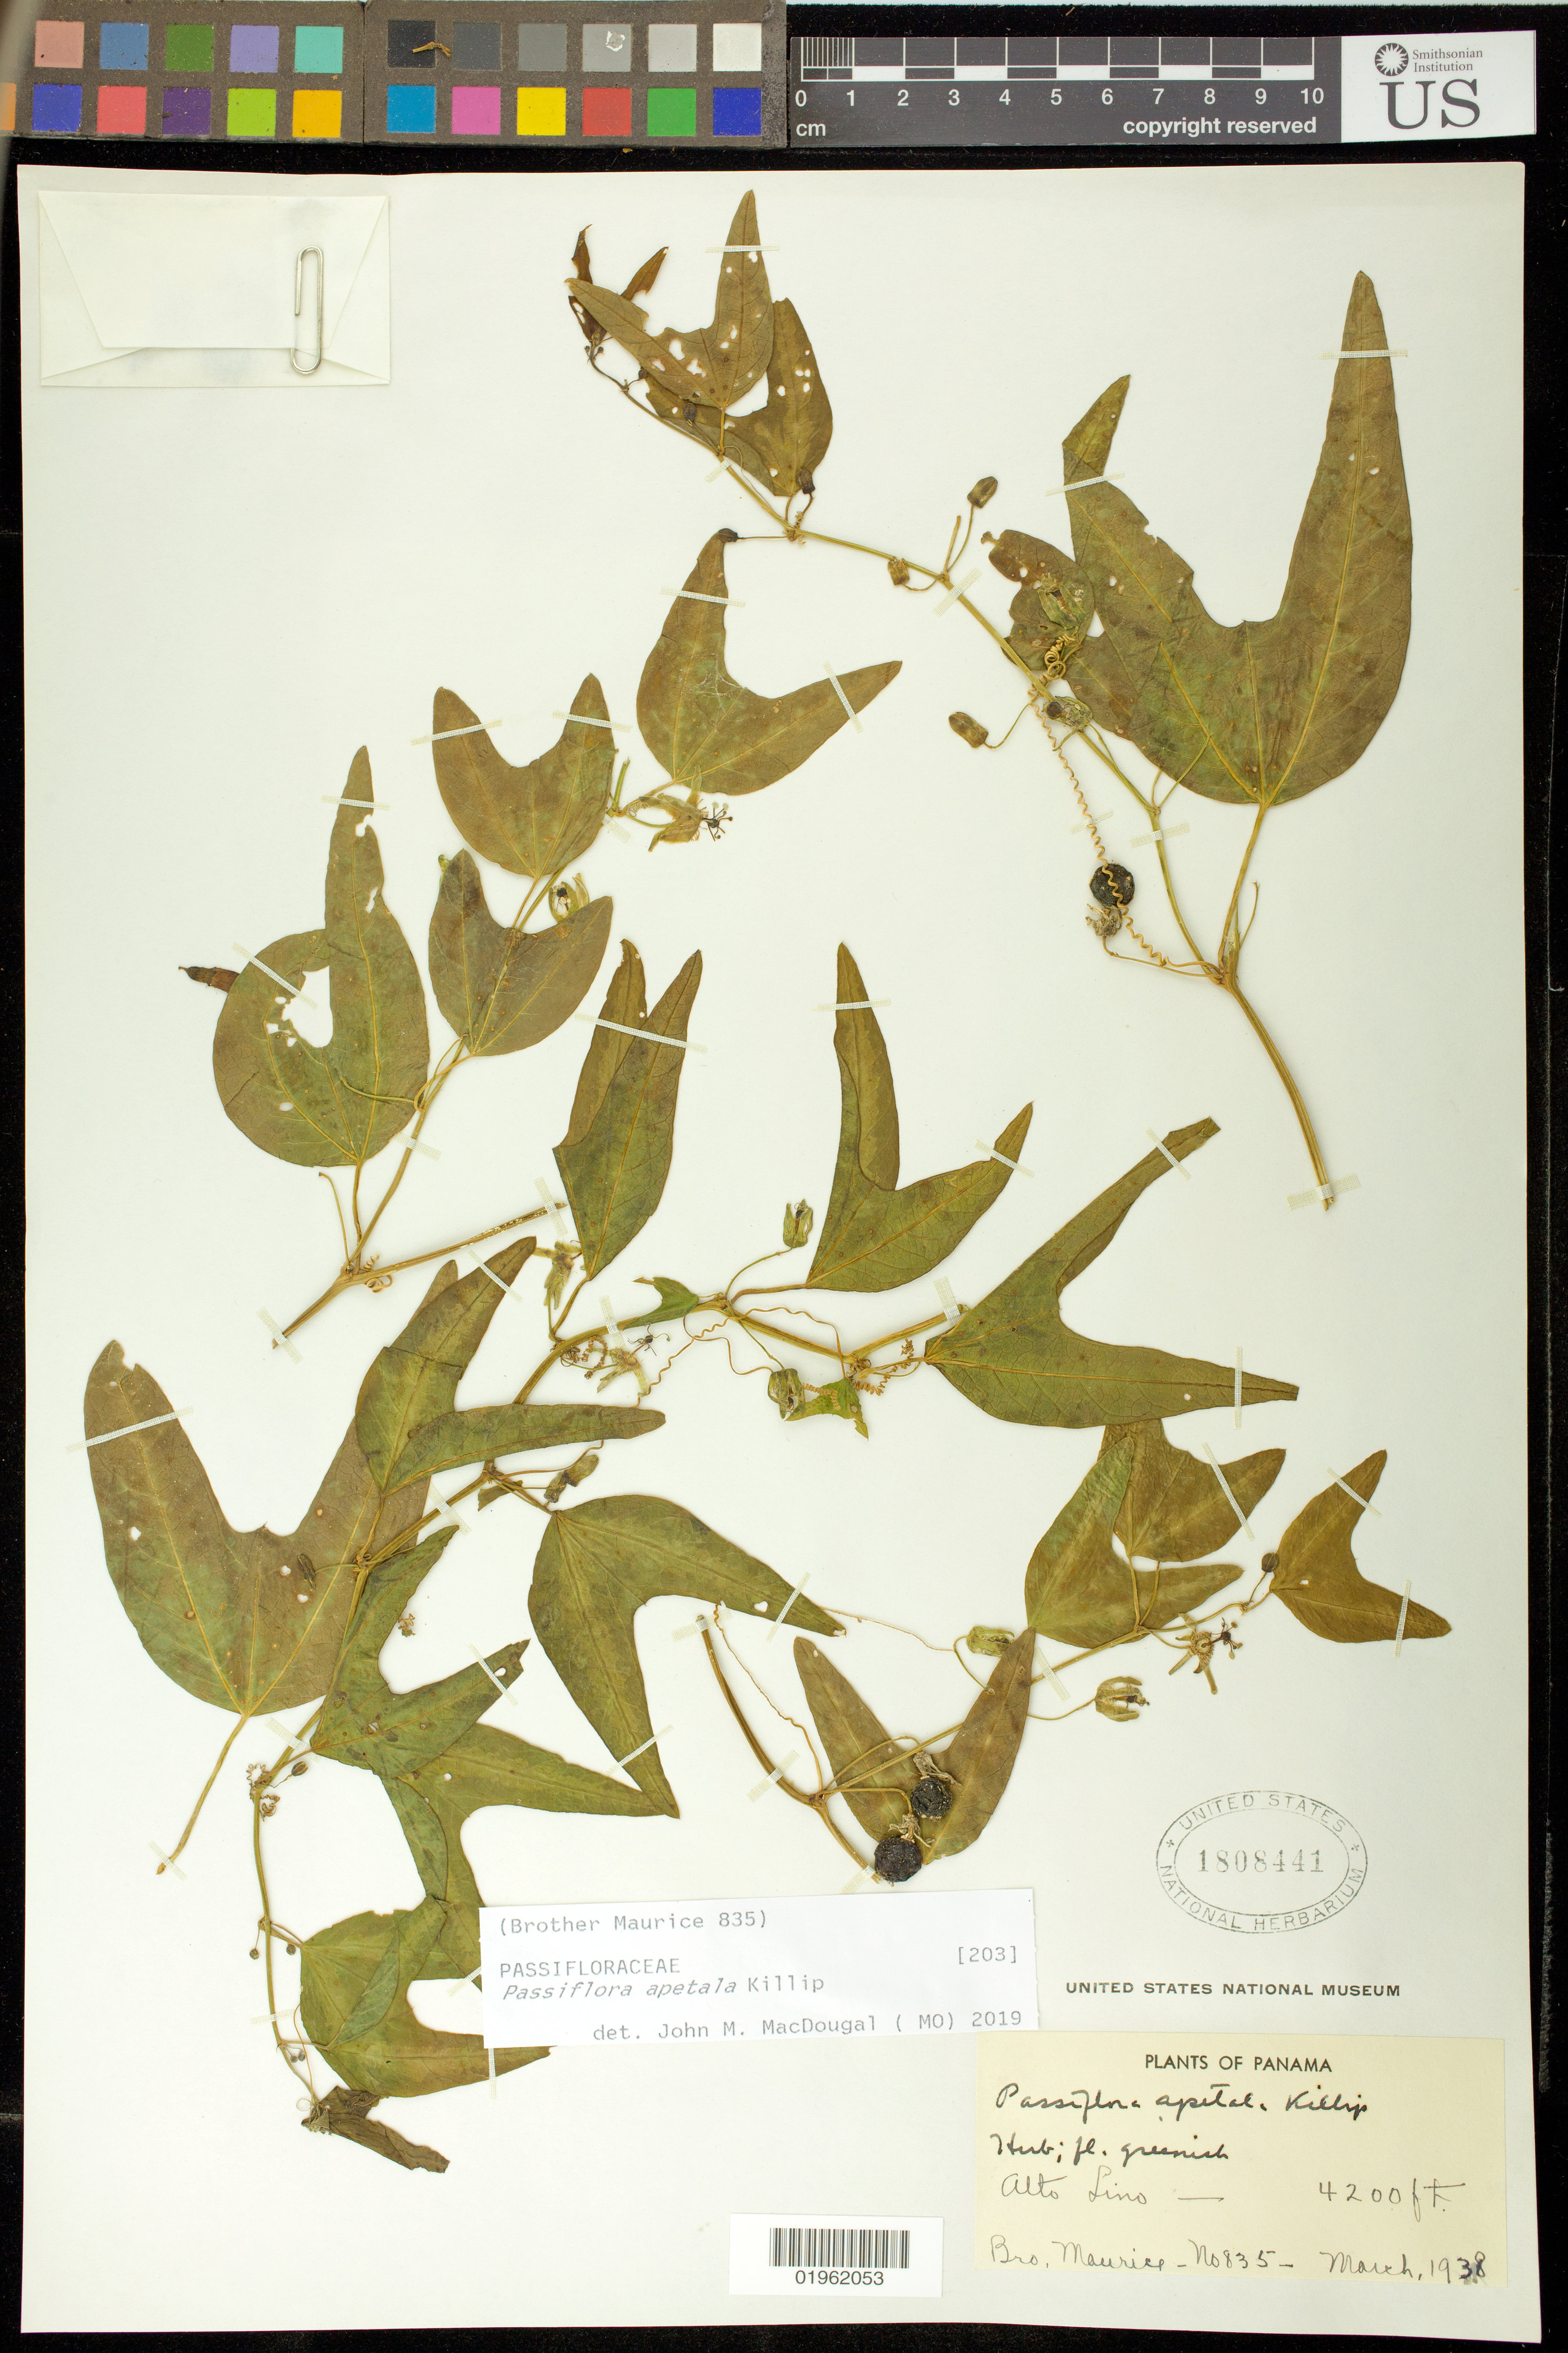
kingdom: Plantae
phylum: Tracheophyta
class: Magnoliopsida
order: Malpighiales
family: Passifloraceae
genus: Passiflora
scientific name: Passiflora apetala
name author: Killip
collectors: B. Maurice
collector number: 835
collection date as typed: March 1938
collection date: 1938-03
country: Panama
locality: Alto Lino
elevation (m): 1280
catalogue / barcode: US 1808441